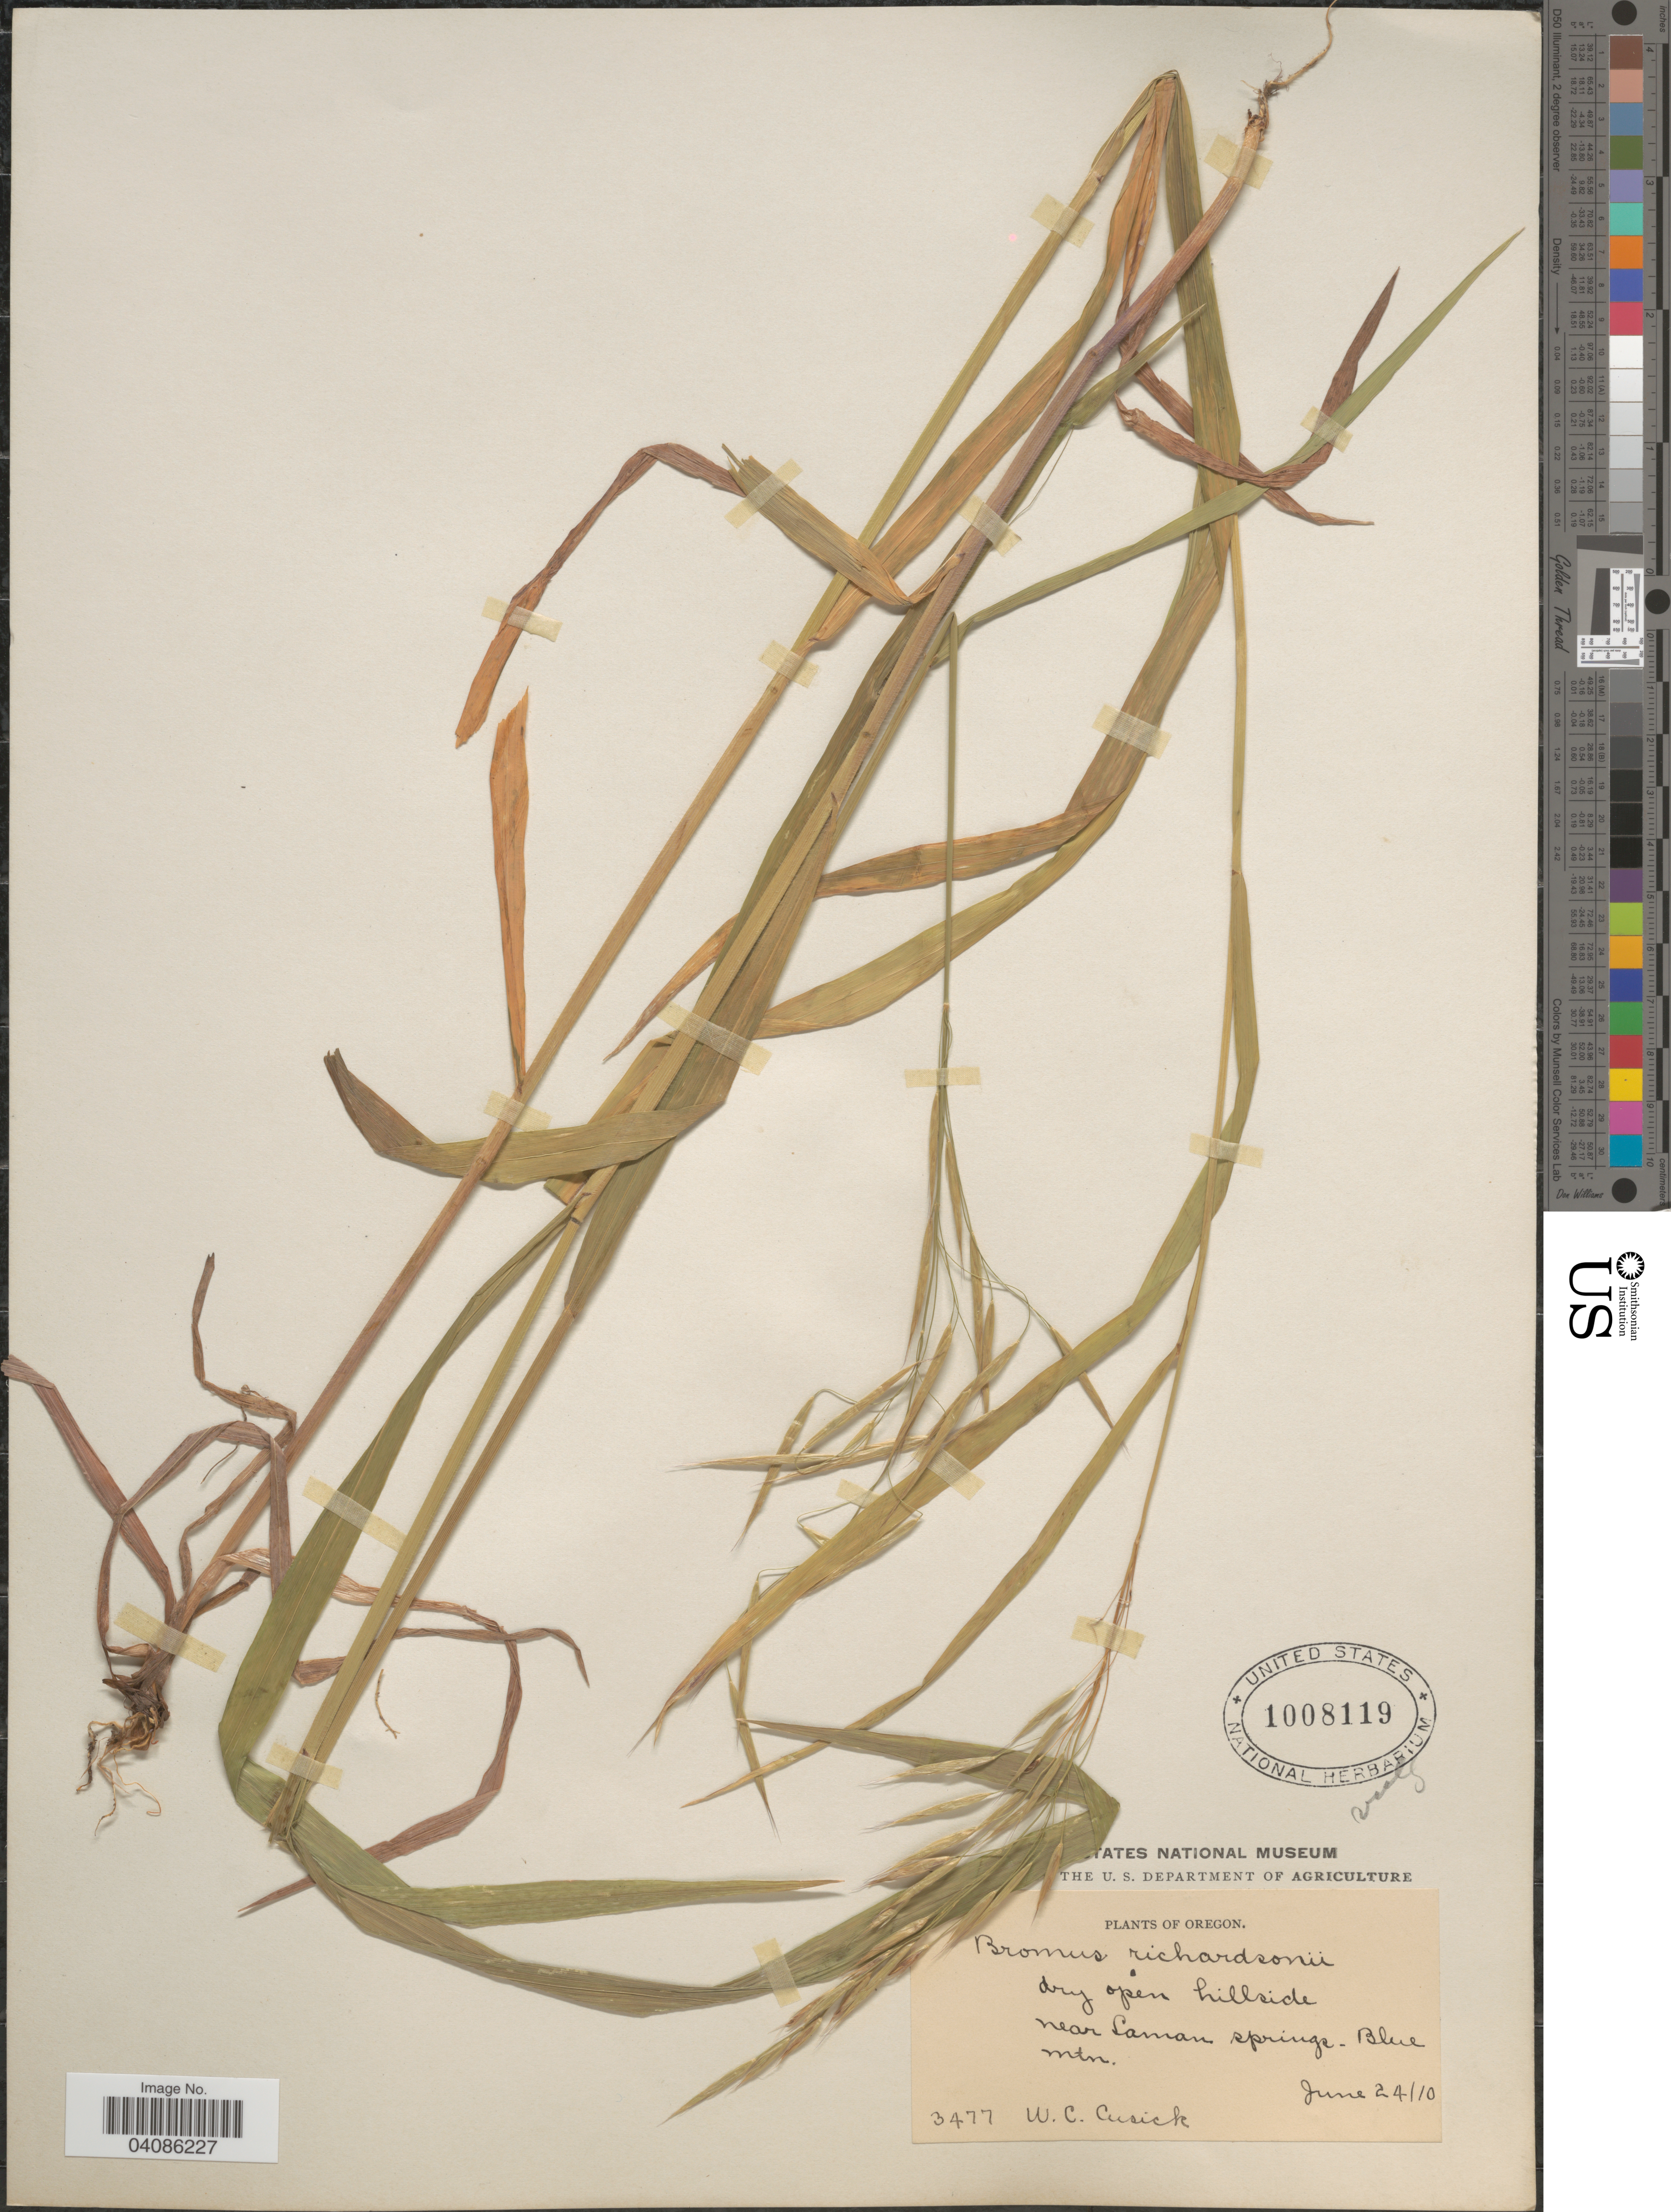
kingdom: Plantae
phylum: Tracheophyta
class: Liliopsida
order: Poales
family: Poaceae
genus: Bromus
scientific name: Bromus texensis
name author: (Shear) Hitchc.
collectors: W. C. Cusick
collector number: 3477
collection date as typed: Transcribed d/m/y: 24/6/10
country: United States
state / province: Oregon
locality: Dry open hillside near Laman springs - Blue mtn.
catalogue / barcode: US 1008119